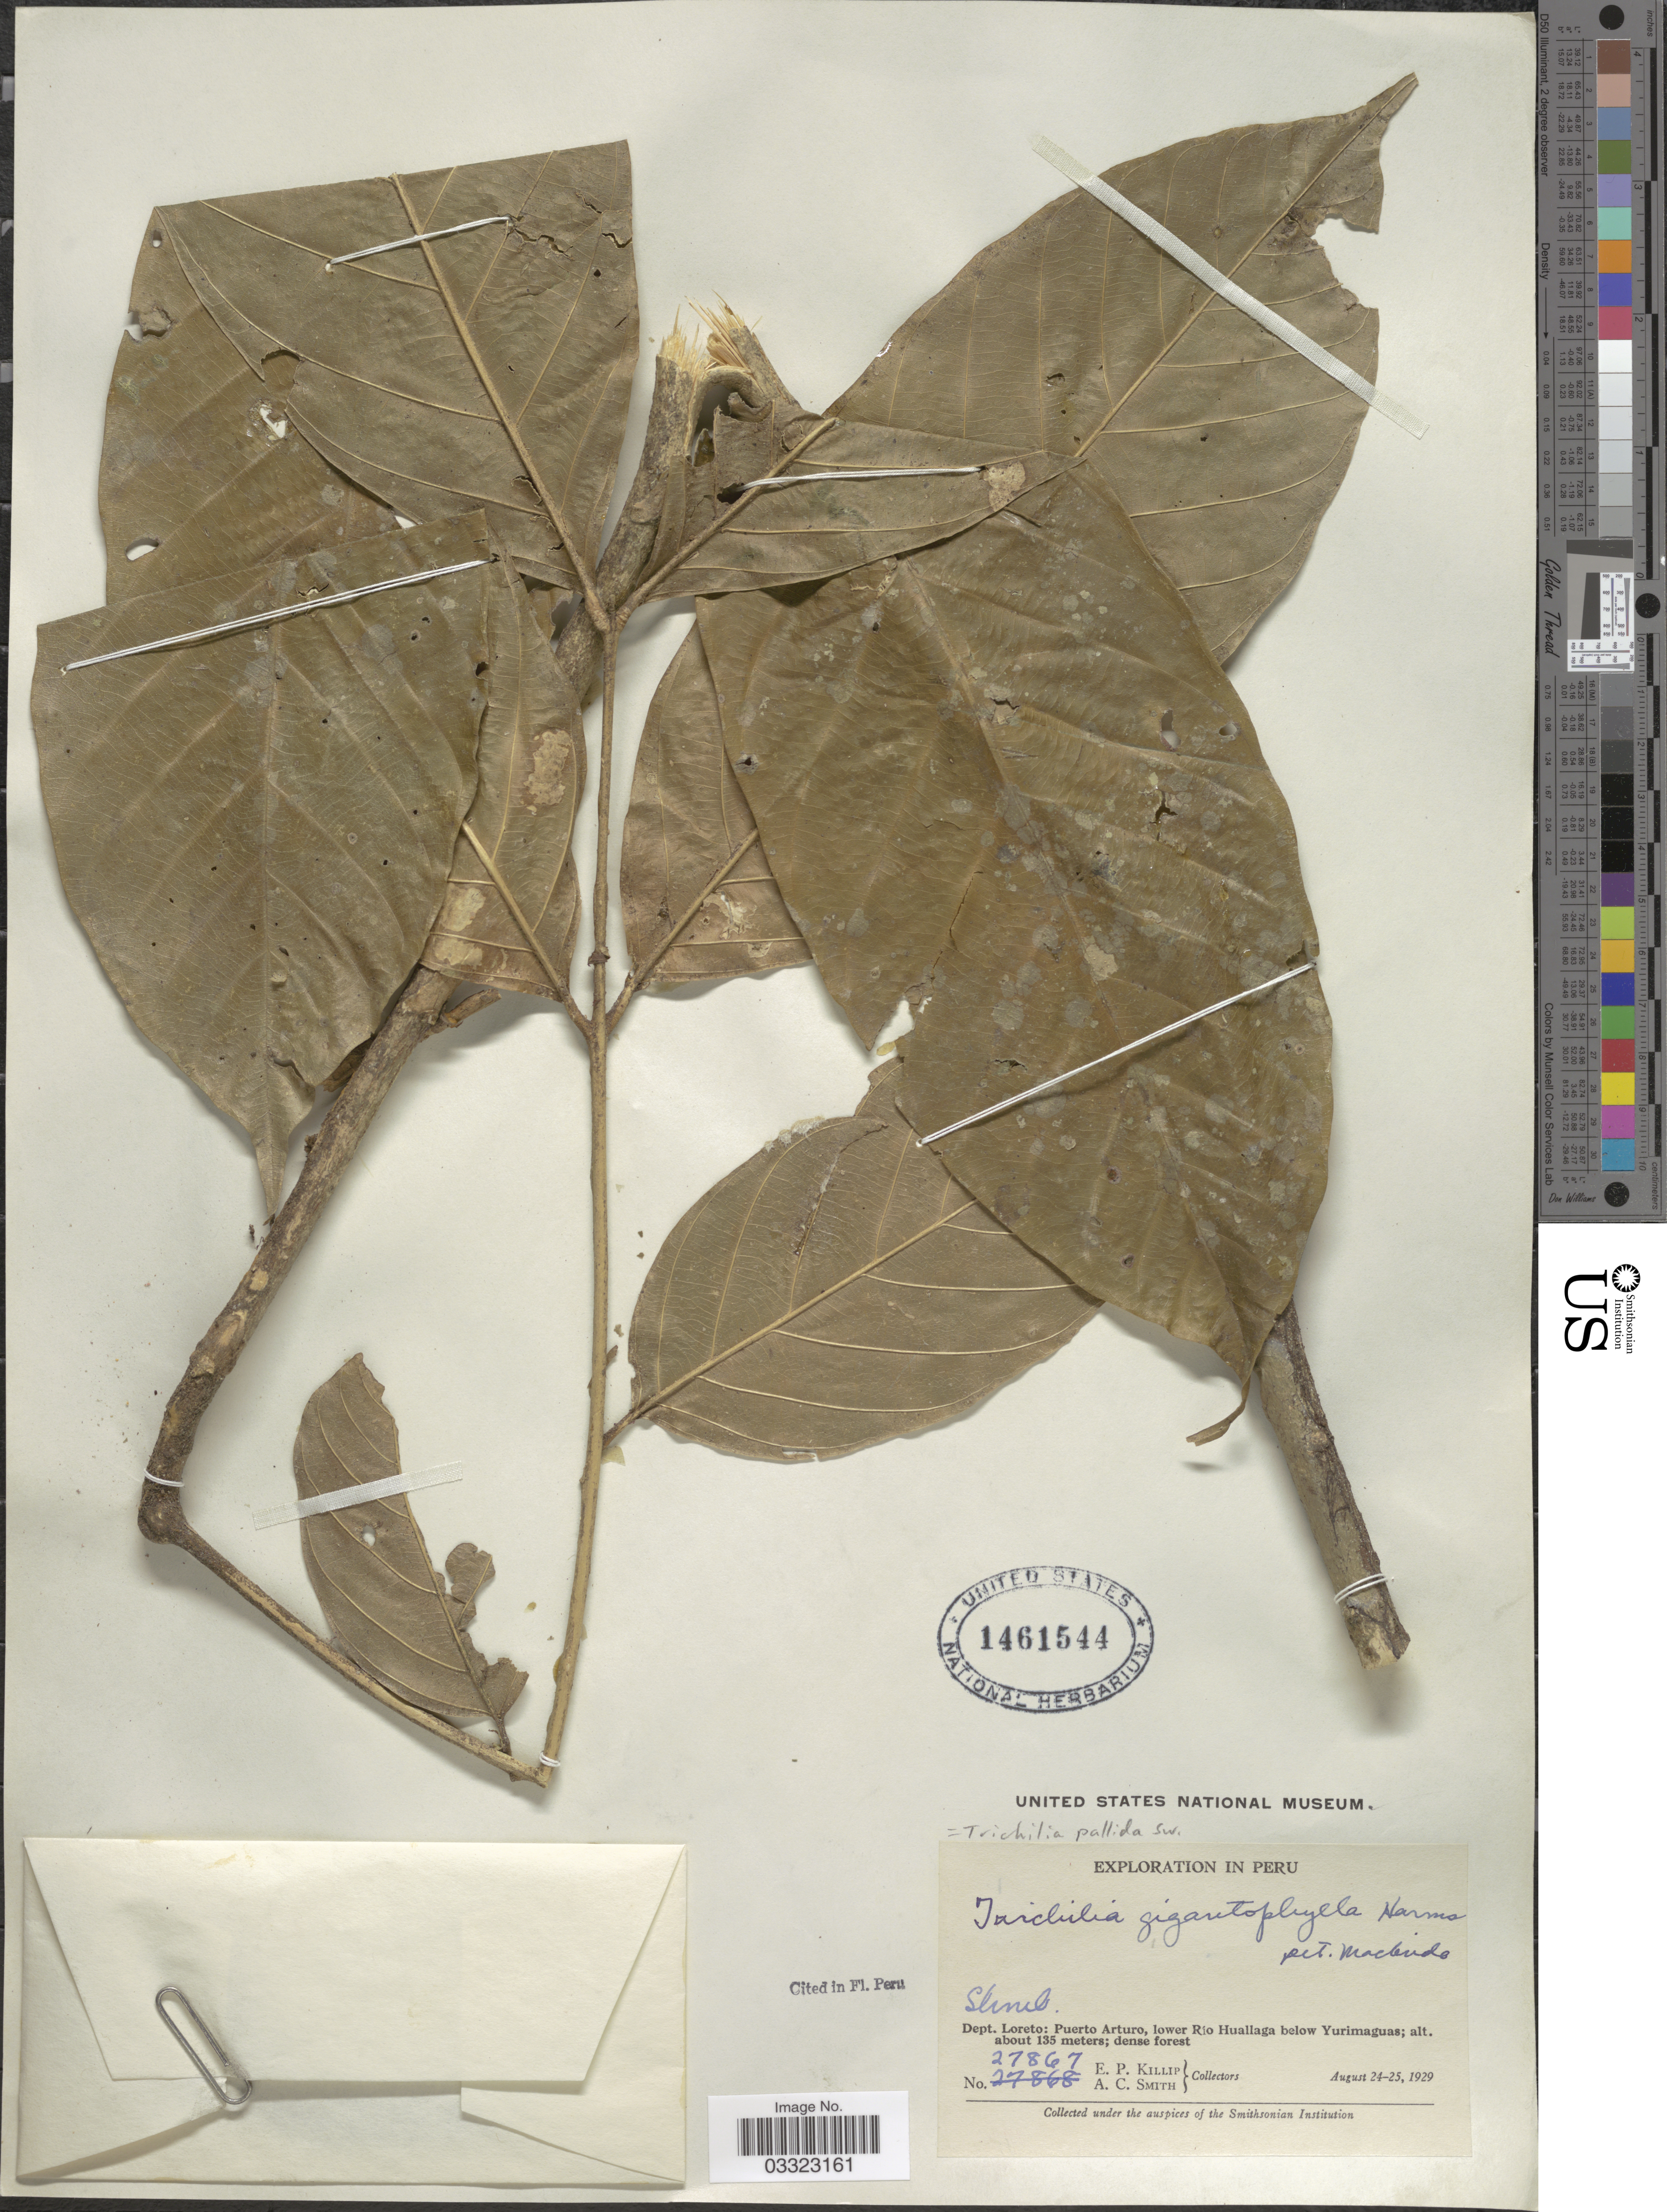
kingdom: Plantae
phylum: Tracheophyta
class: Magnoliopsida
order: Sapindales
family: Meliaceae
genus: Trichilia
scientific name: Trichilia pallida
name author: Sw.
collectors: E. P. Killip & A. C. Smith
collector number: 27867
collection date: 1929-08-24/1929-08-25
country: Peru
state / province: Loreto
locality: Dept. Loreto: Puerto Arturo, lower Río Huallaga below Yurimaguas.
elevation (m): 135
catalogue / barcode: US 1461544